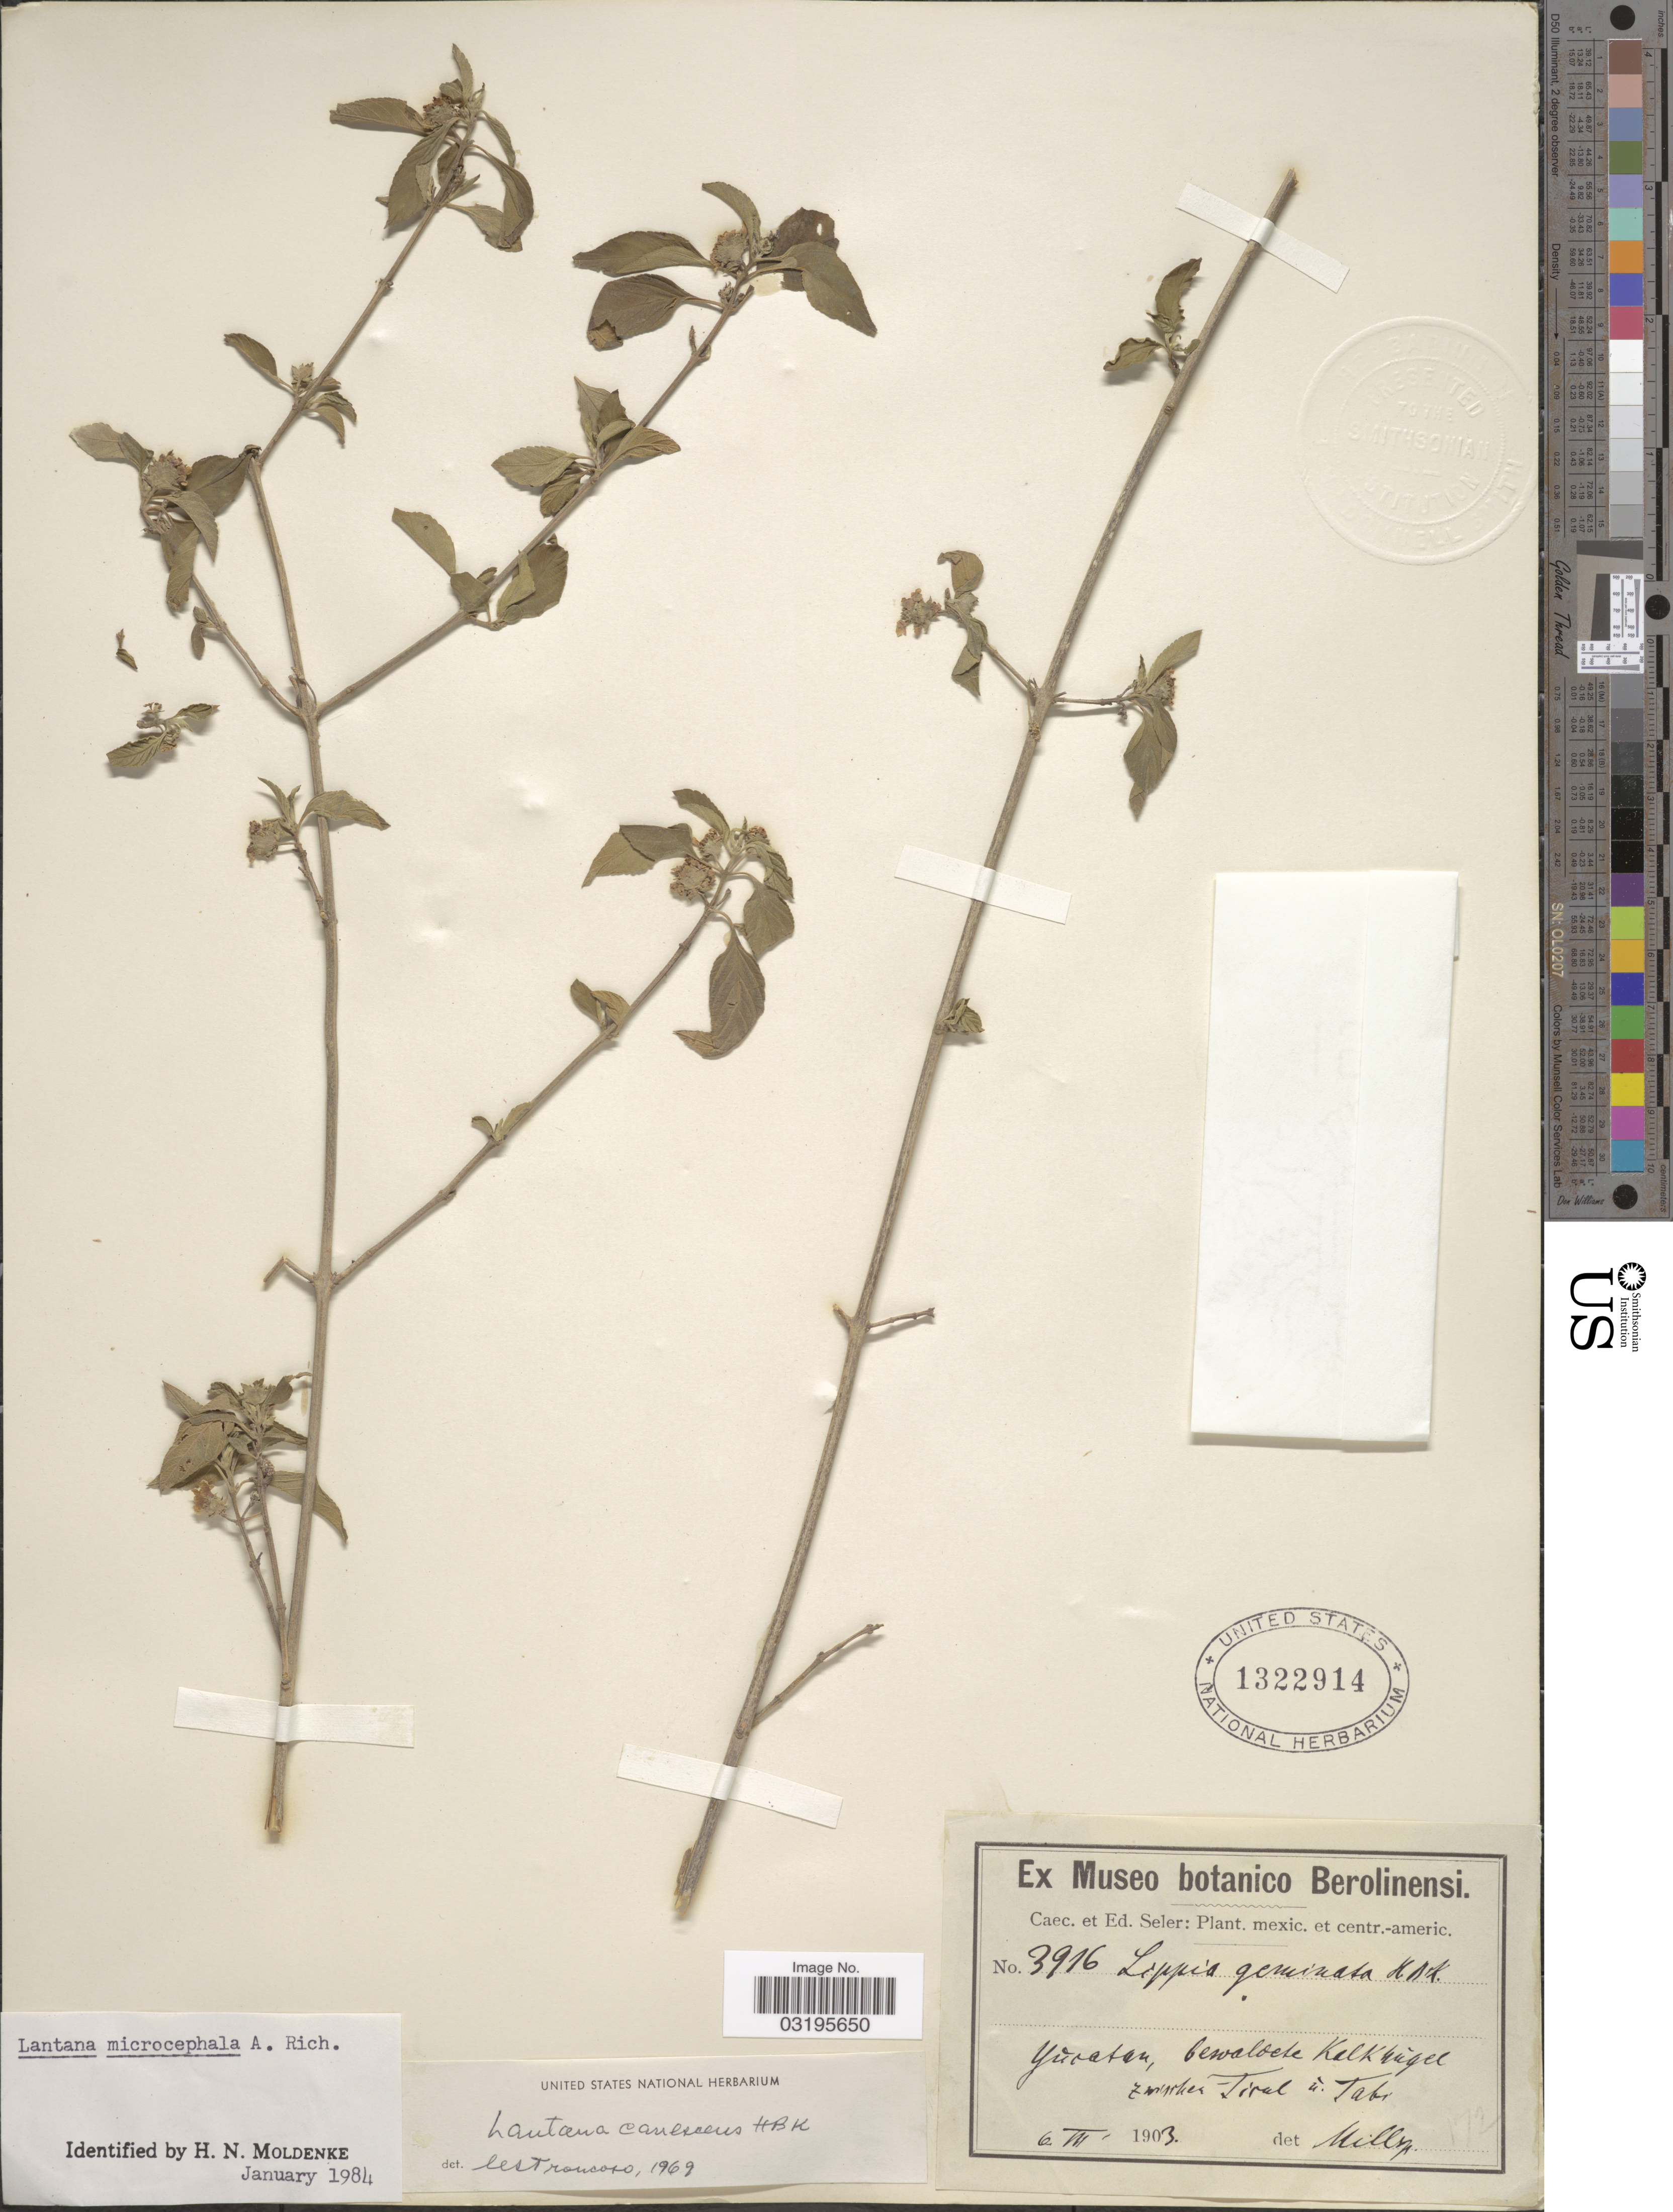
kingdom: Plantae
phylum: Tracheophyta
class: Magnoliopsida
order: Lamiales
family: Verbenaceae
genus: Lantana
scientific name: Lantana microcephala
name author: A. Rich. in Sagra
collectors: C. Seler & E. G. Seler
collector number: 3916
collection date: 1903-03-06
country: Mexico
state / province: Yucatán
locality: Zwischen Ticul ŭ Tabr [interpreted].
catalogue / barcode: US 1322914